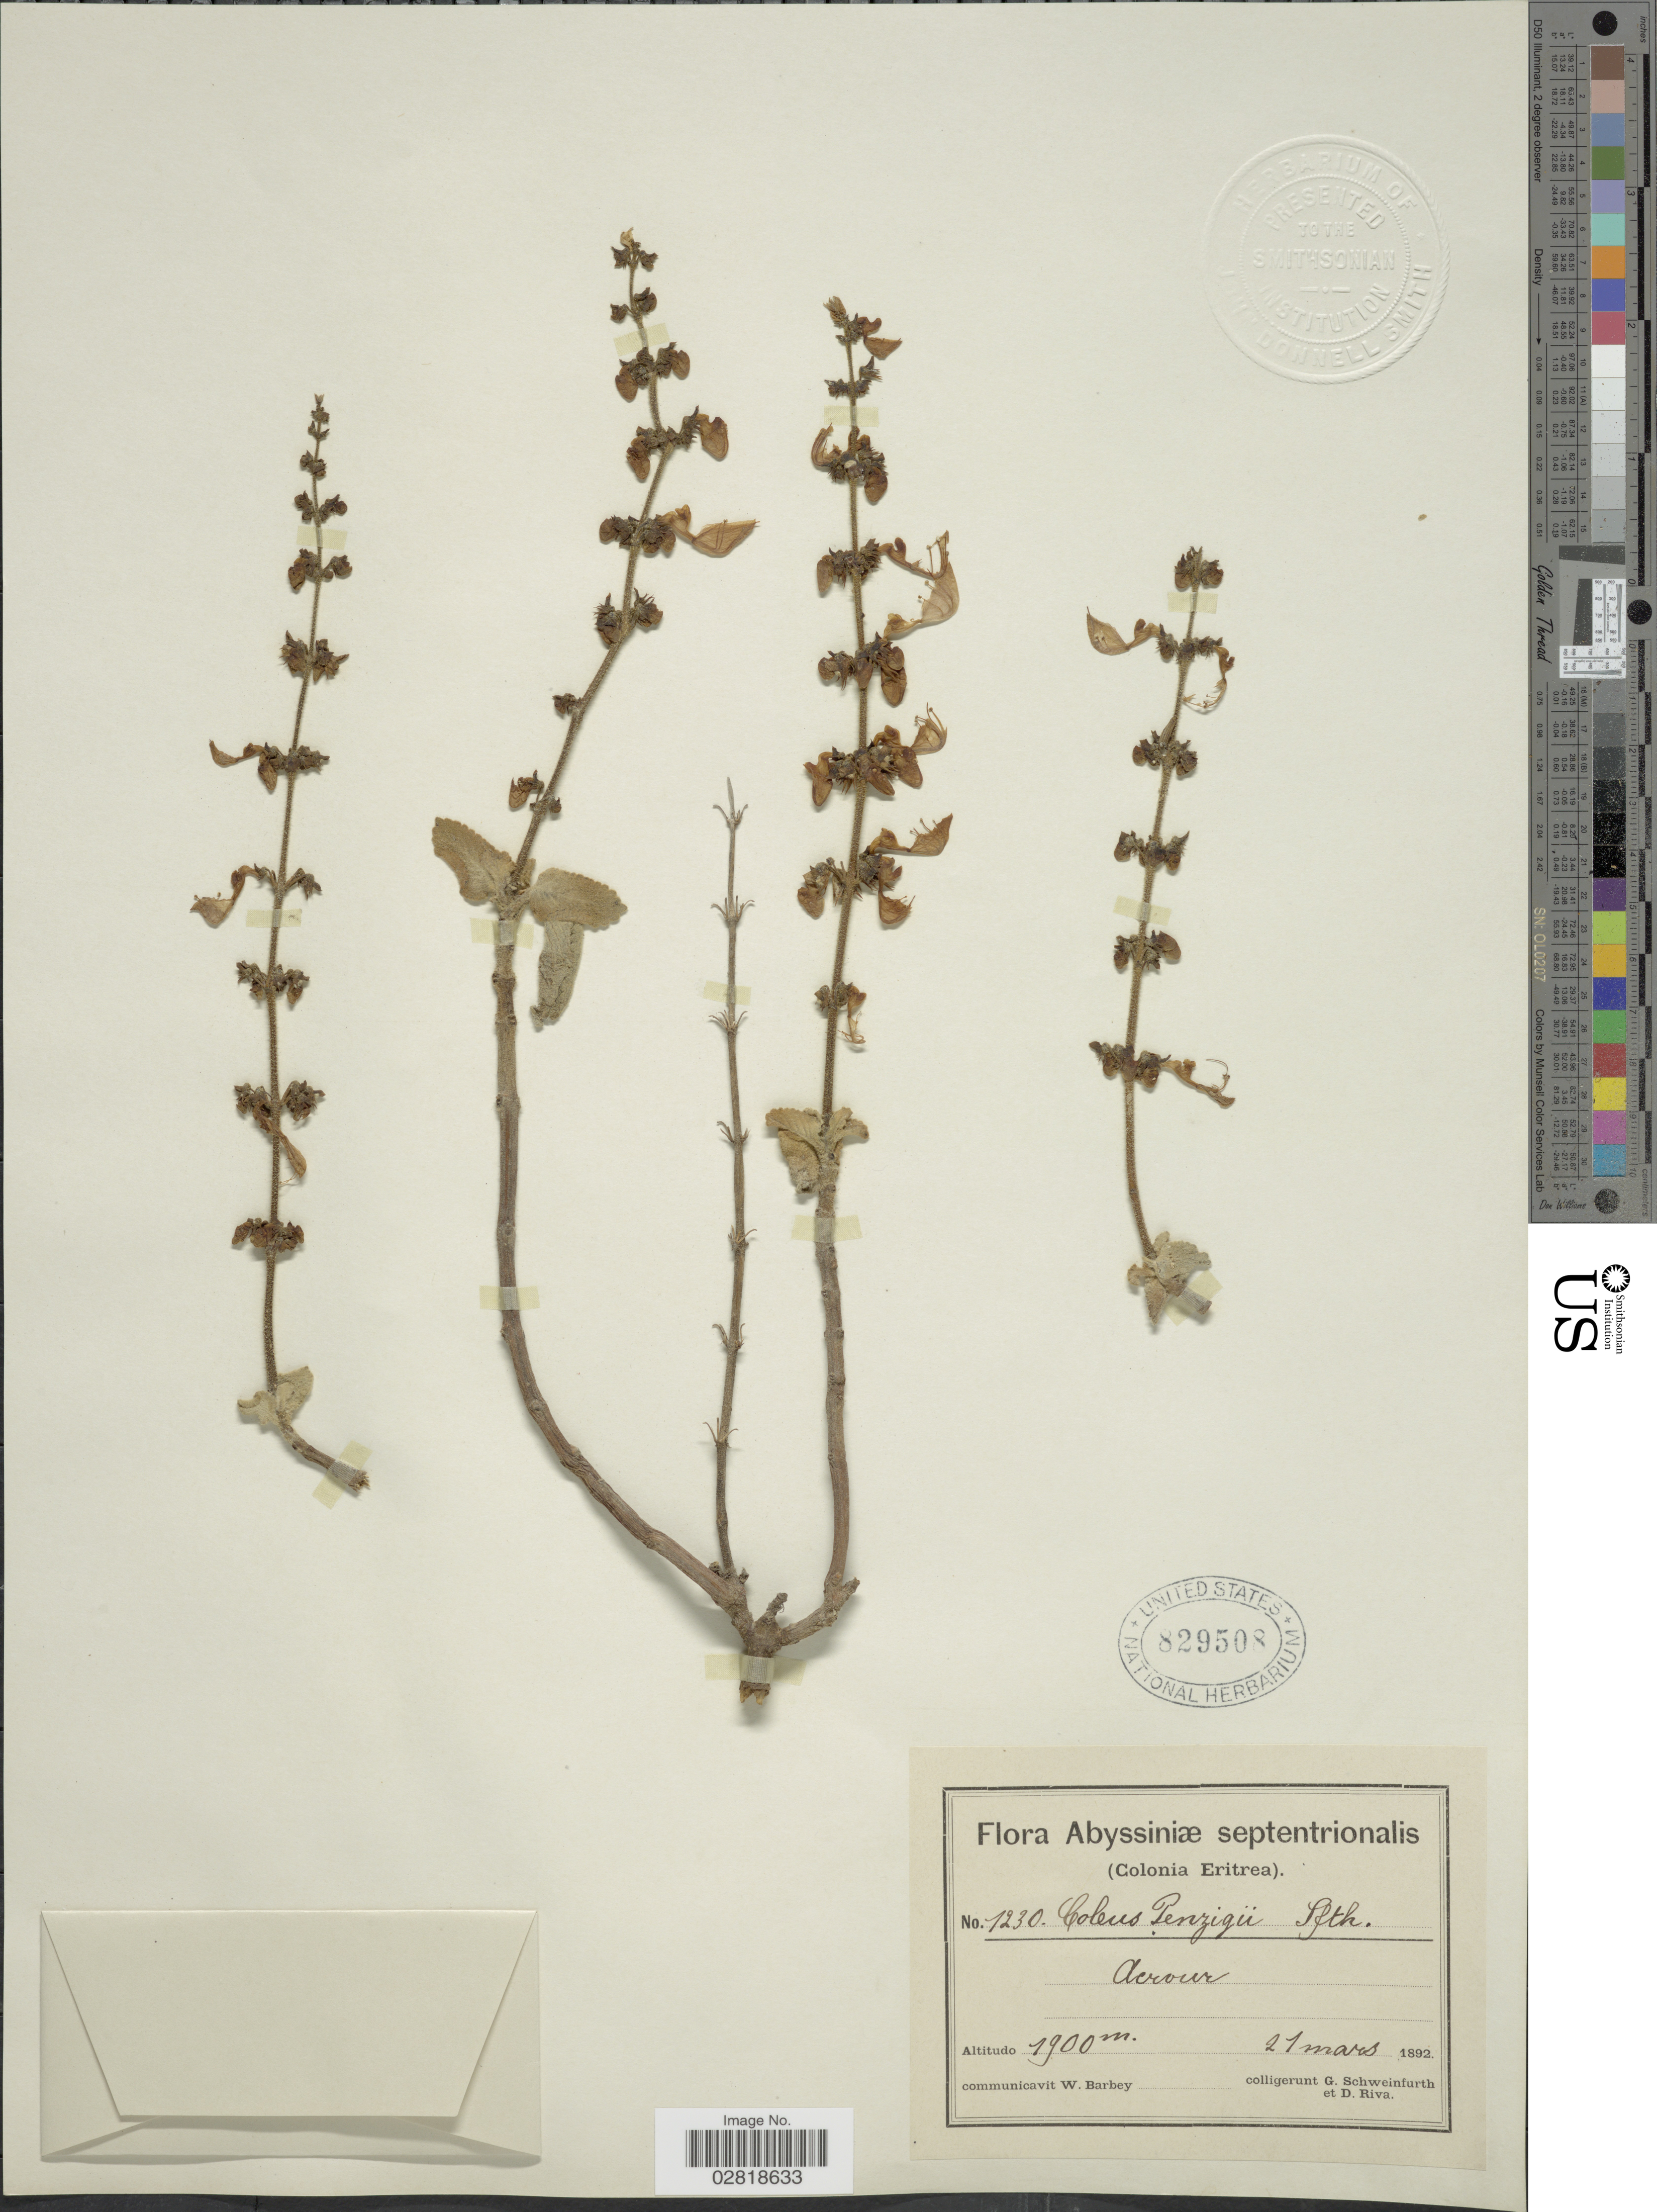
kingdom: Plantae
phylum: Tracheophyta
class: Magnoliopsida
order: Lamiales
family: Lamiaceae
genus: Coleus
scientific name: Coleus penzigii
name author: Dammann ex Baker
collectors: G. A. Schweinfurth (herbarium) & D. Riva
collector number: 1230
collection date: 1892-03-21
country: Eritrea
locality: Abyssiniæ septentrionalis. (Colonia Eritrea). Acrour.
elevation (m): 1900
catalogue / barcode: US 829508